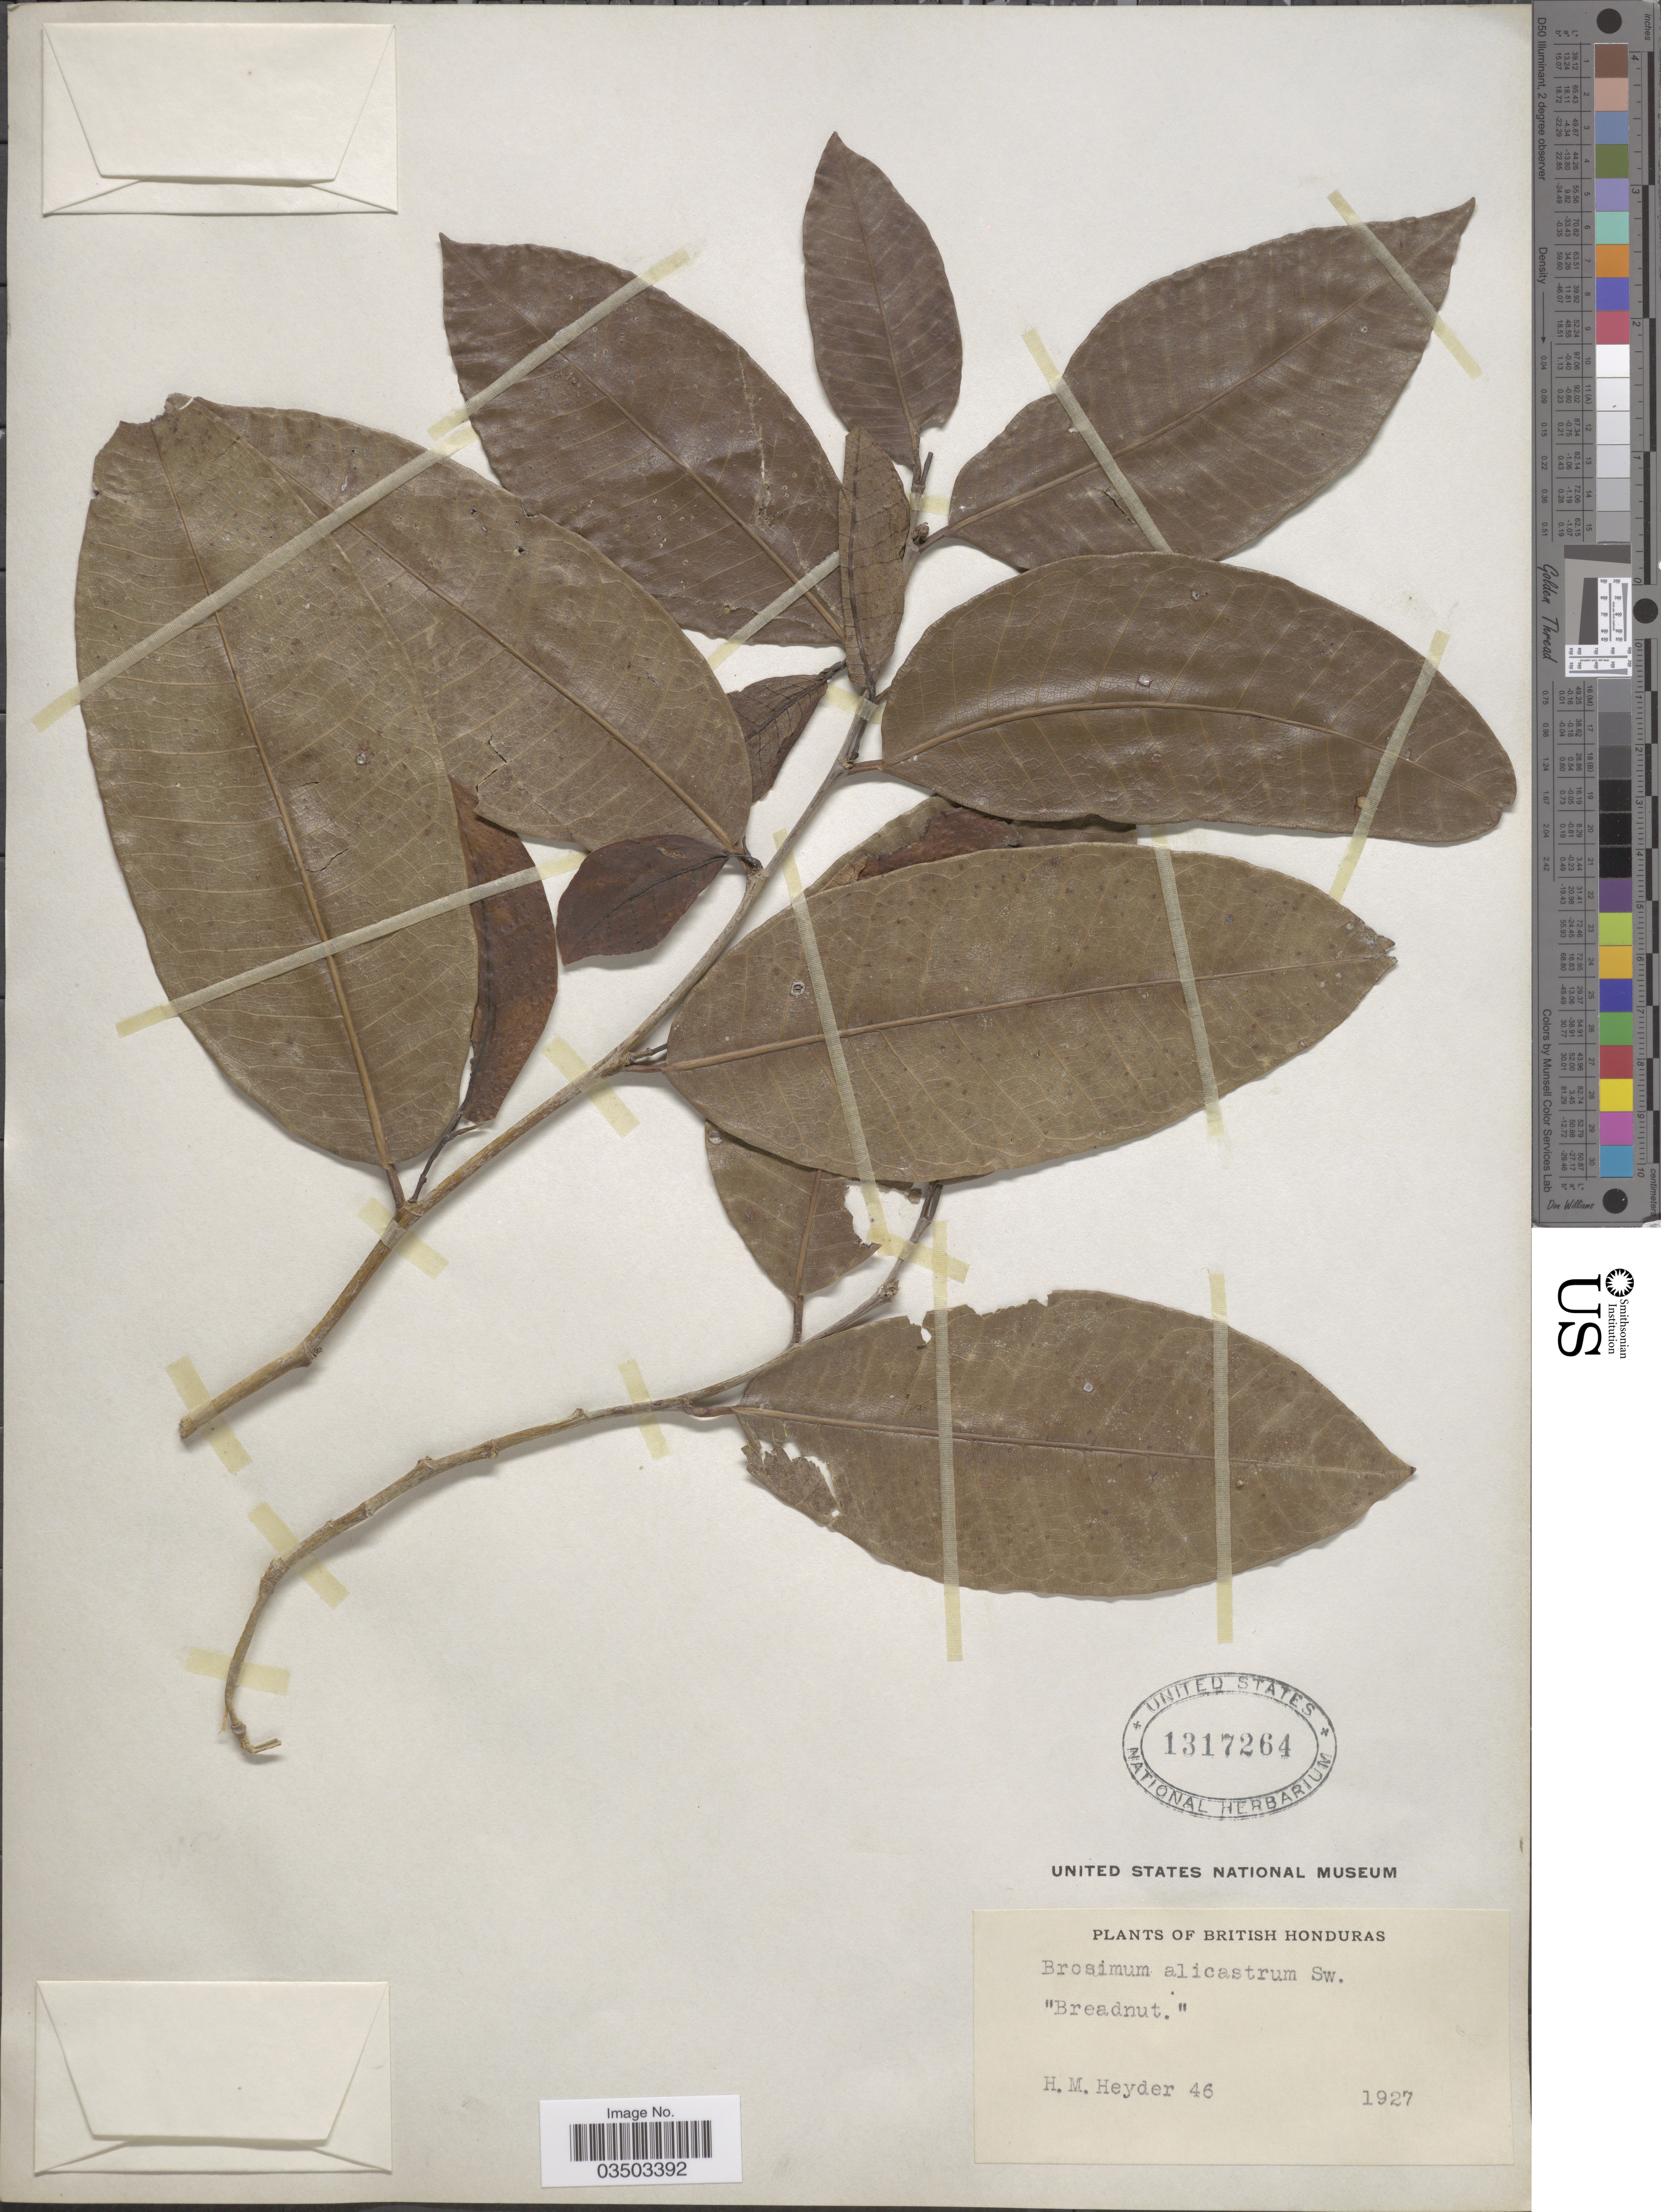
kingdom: Plantae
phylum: Tracheophyta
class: Magnoliopsida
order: Rosales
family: Moraceae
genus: Brosimum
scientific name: Brosimum alicastrum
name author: Sw.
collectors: H. Heyder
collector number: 46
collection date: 1927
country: Belize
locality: British Honduras.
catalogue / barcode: US 1317264